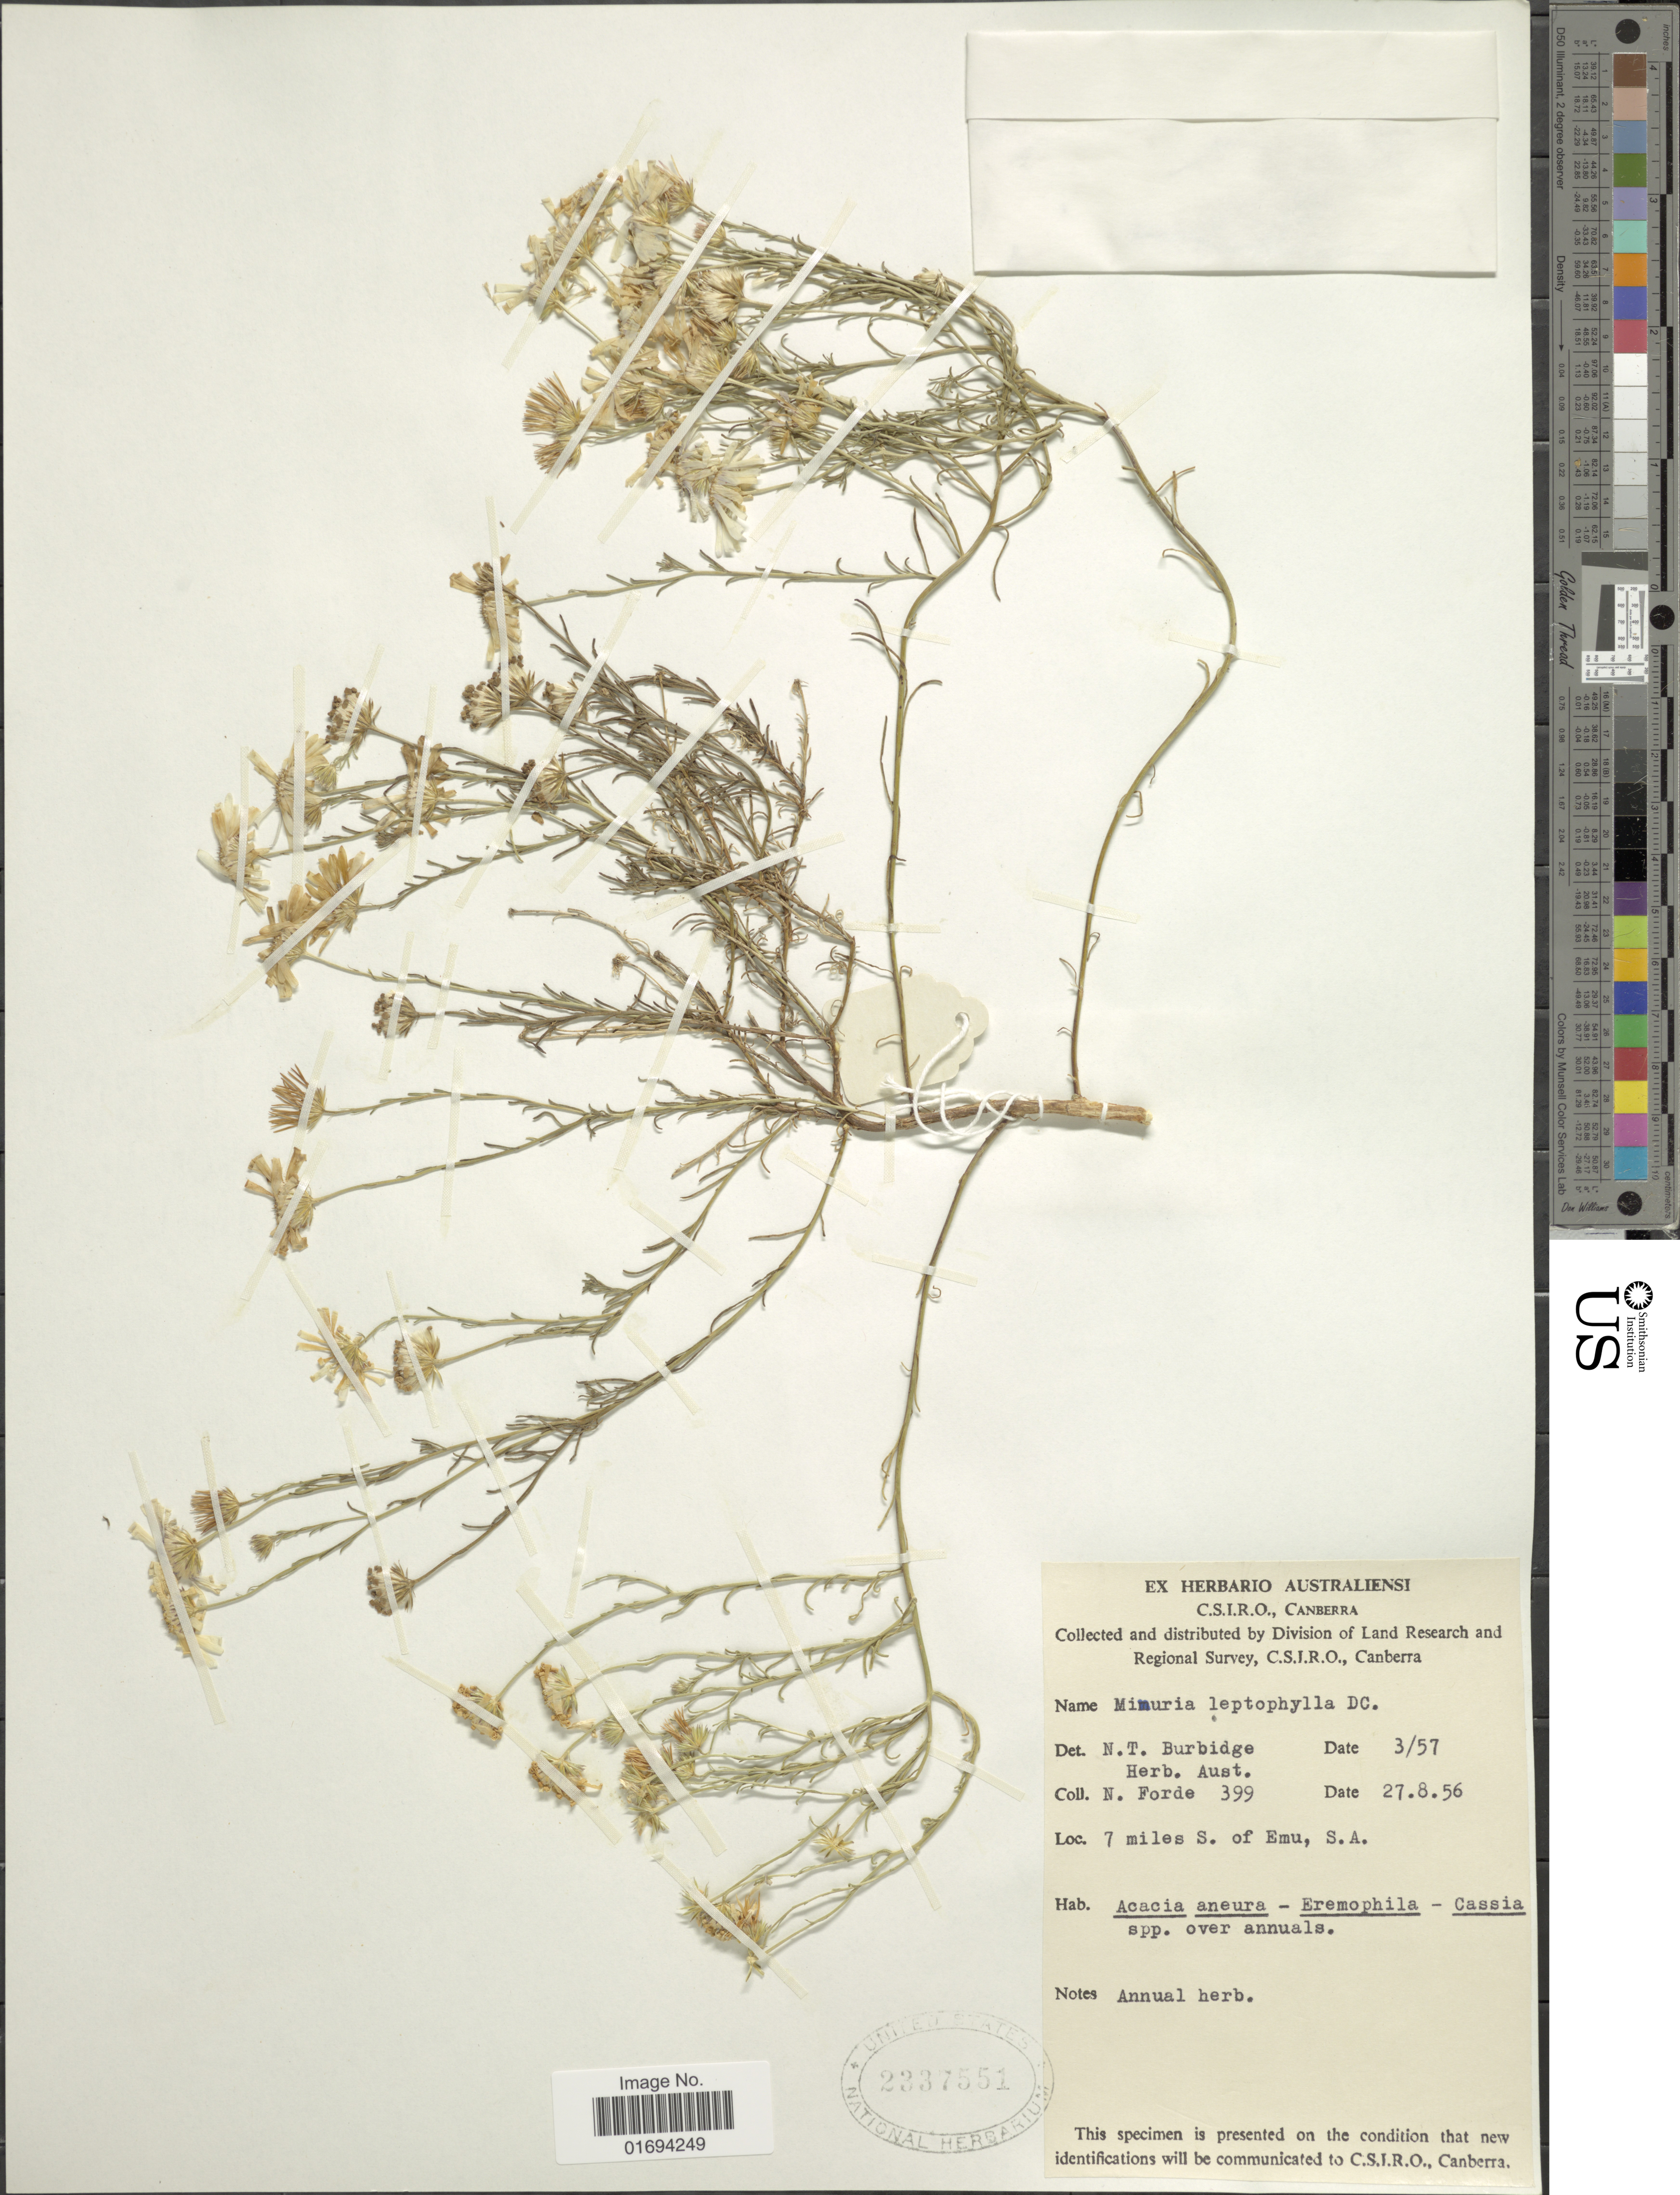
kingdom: Plantae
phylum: Tracheophyta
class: Magnoliopsida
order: Asterales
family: Asteraceae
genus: Minuria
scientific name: Minuria leptophylla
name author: DC.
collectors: N. Forde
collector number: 399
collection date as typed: Transcribed d/m/y: 27/8/56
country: Australia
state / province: South Australia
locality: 7 miles S. of Emu, S. A.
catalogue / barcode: US 2337551